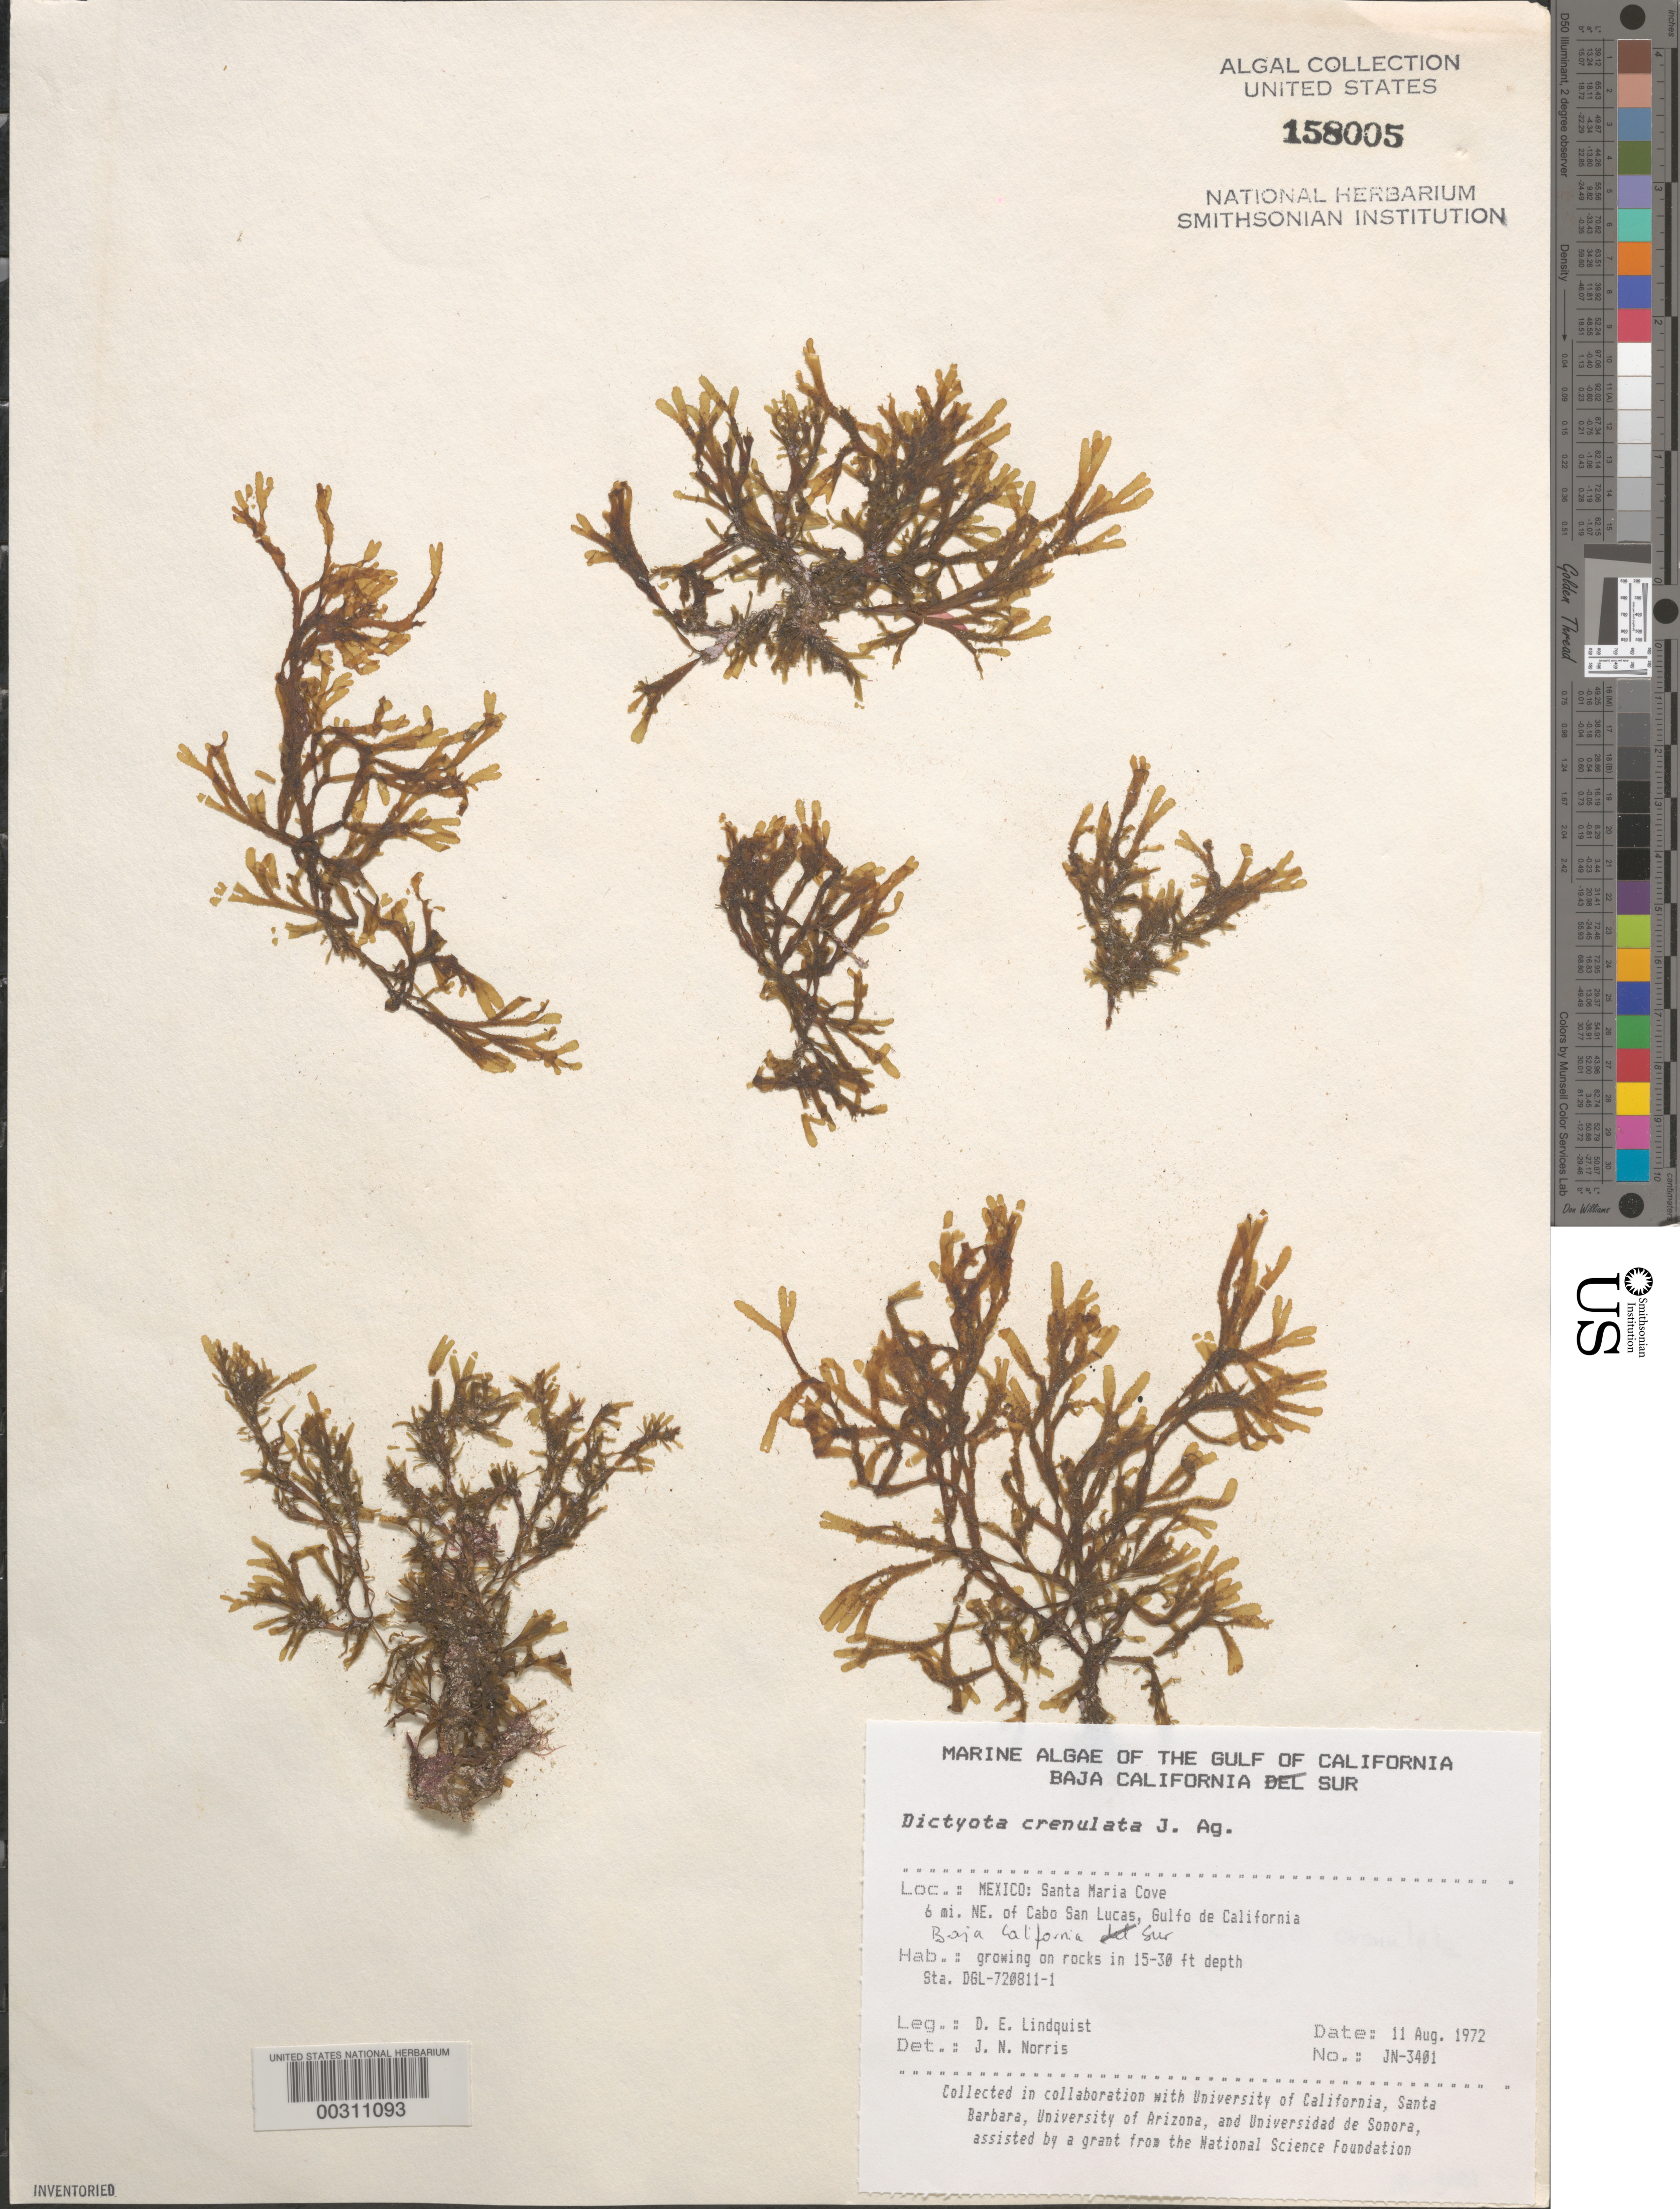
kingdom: Chromista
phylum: Ochrophyta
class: Phaeophyceae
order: Dictyotales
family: Dictyotaceae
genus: Dictyota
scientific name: Dictyota crenulata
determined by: Norris, James N.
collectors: D. Lindquist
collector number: JN-3401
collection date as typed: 11 Aug 1972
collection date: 1972-08-11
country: Mexico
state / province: Baja California Sur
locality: Santa Maria Cove, 6 miles northeast of Cabo San Lucas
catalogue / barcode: US 158005